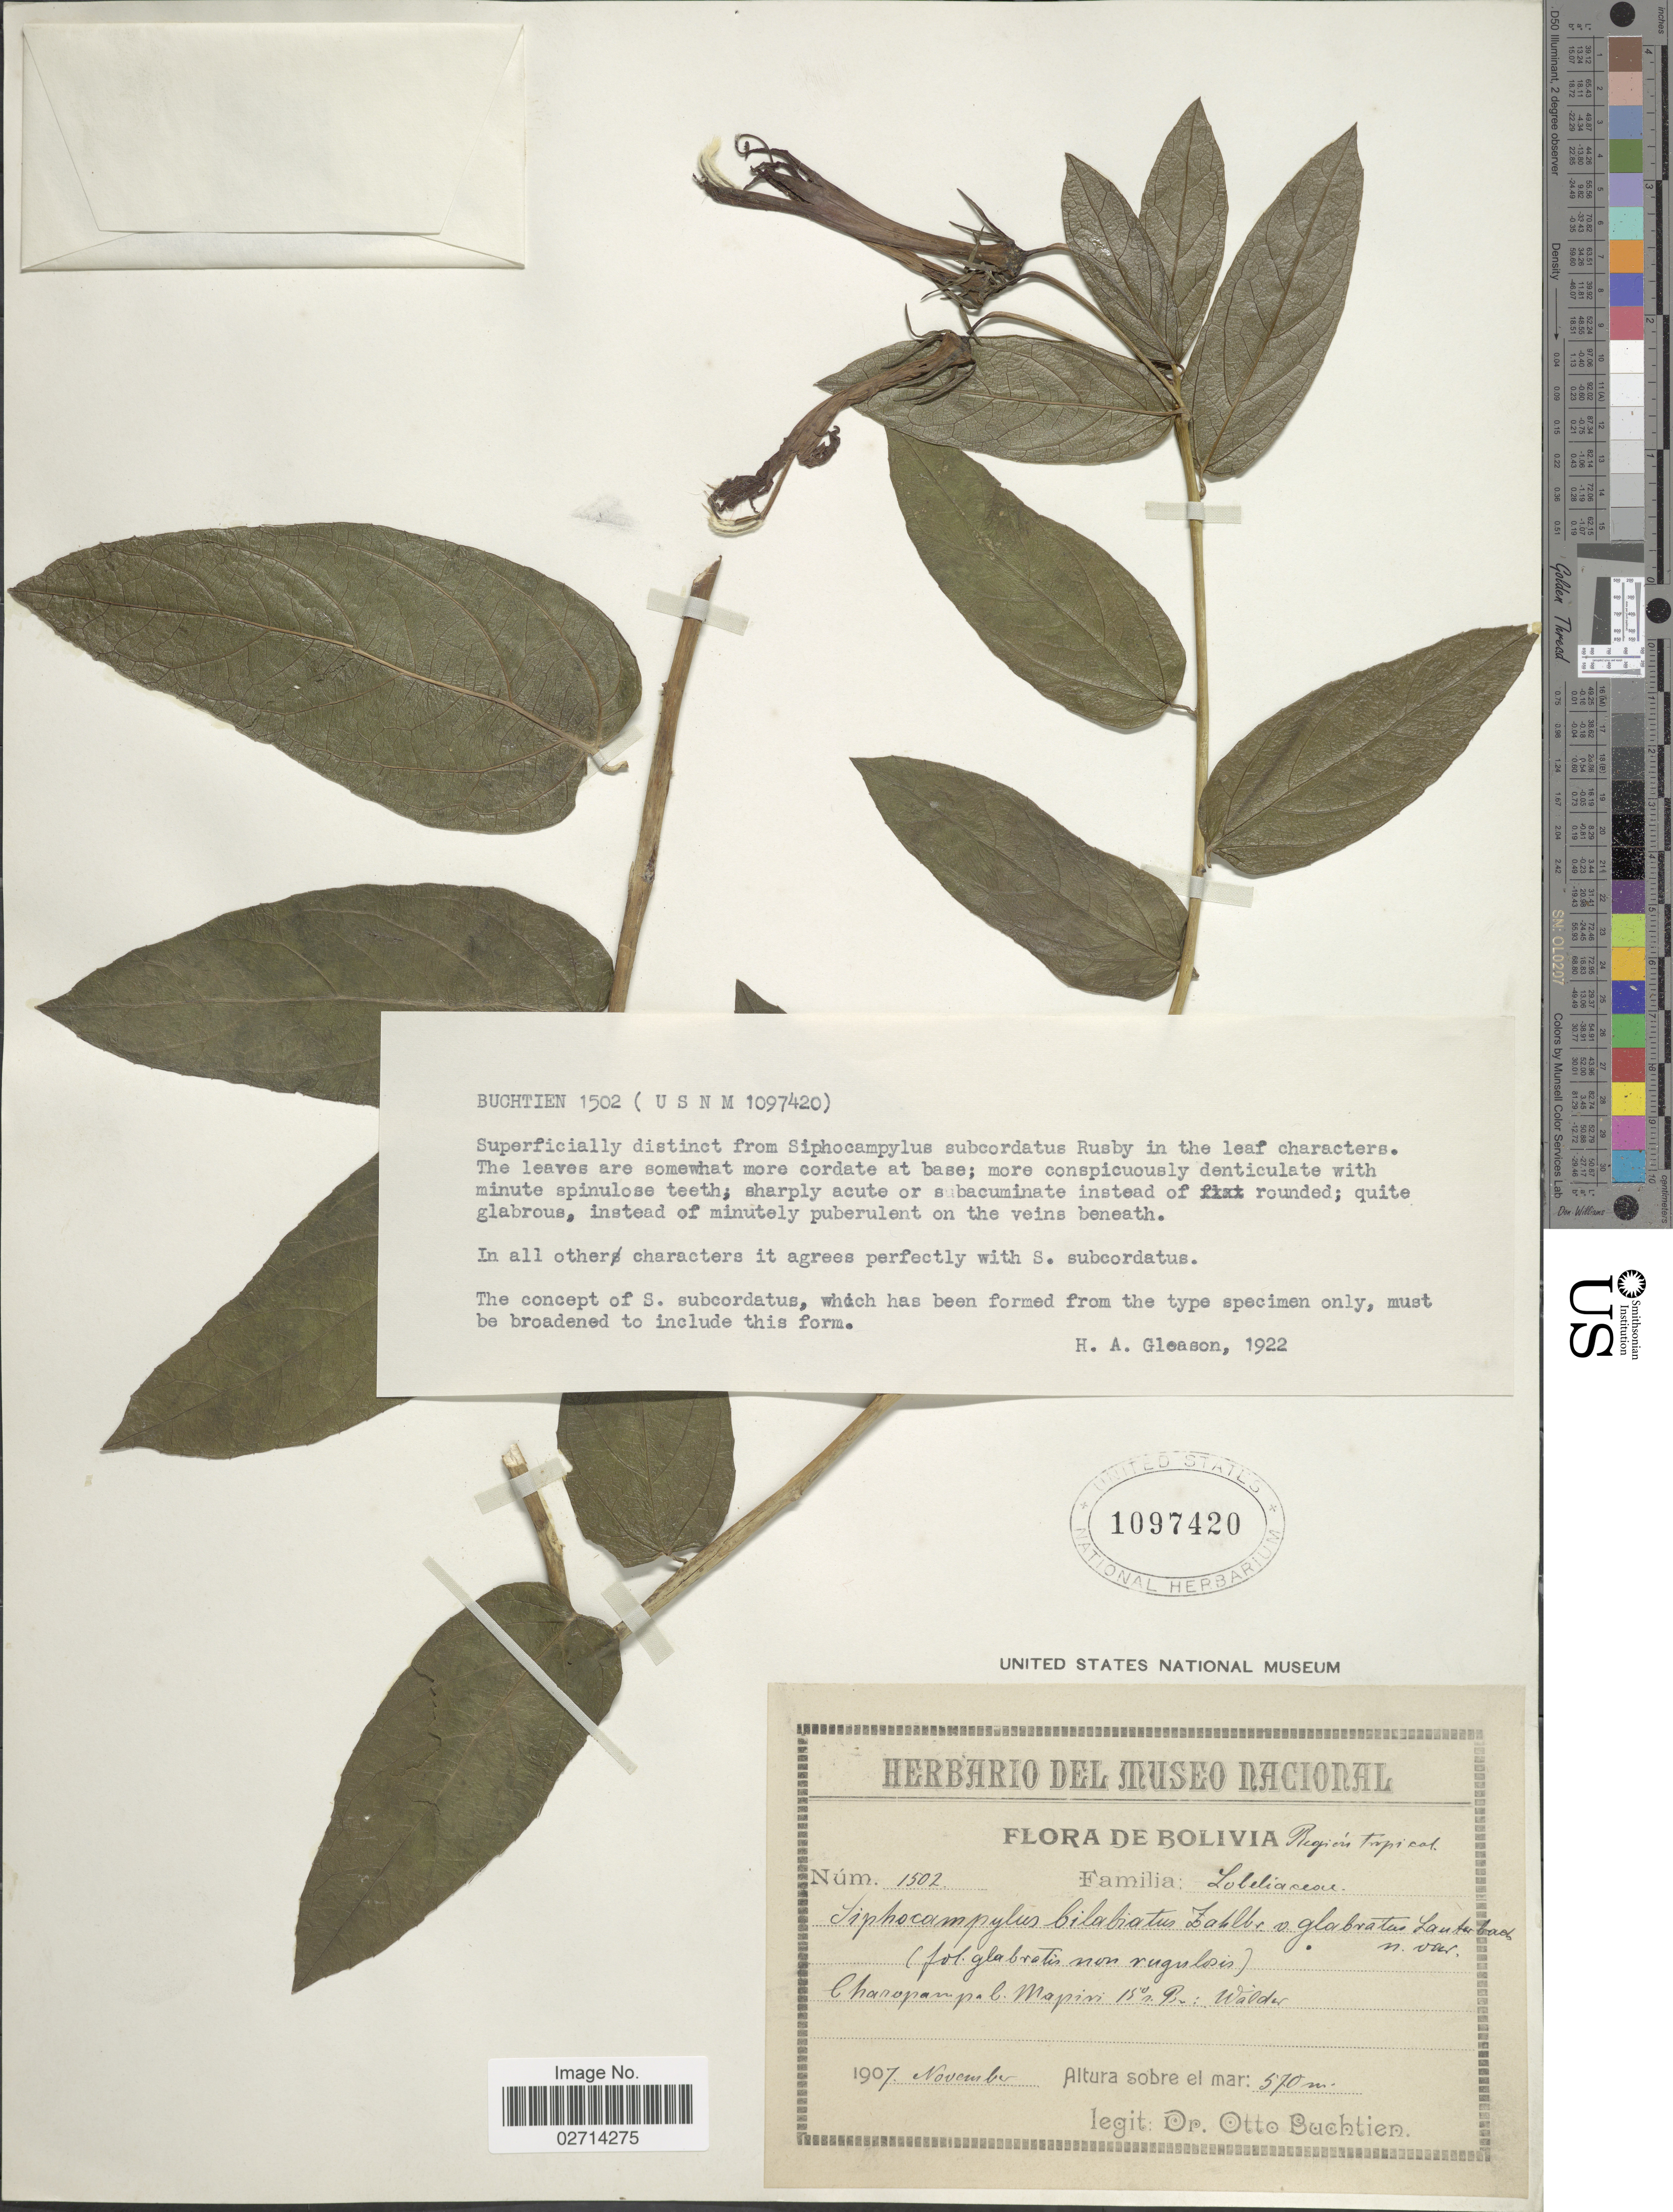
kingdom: Plantae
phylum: Tracheophyta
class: Magnoliopsida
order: Asterales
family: Campanulaceae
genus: Siphocampylus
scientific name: Siphocampylus subcordatus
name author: Rusby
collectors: O. Buchtien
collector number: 1502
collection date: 1907-11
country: Bolivia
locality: Charopampa b. Mapiri 15° Br.: Walden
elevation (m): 570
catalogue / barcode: US 1097420